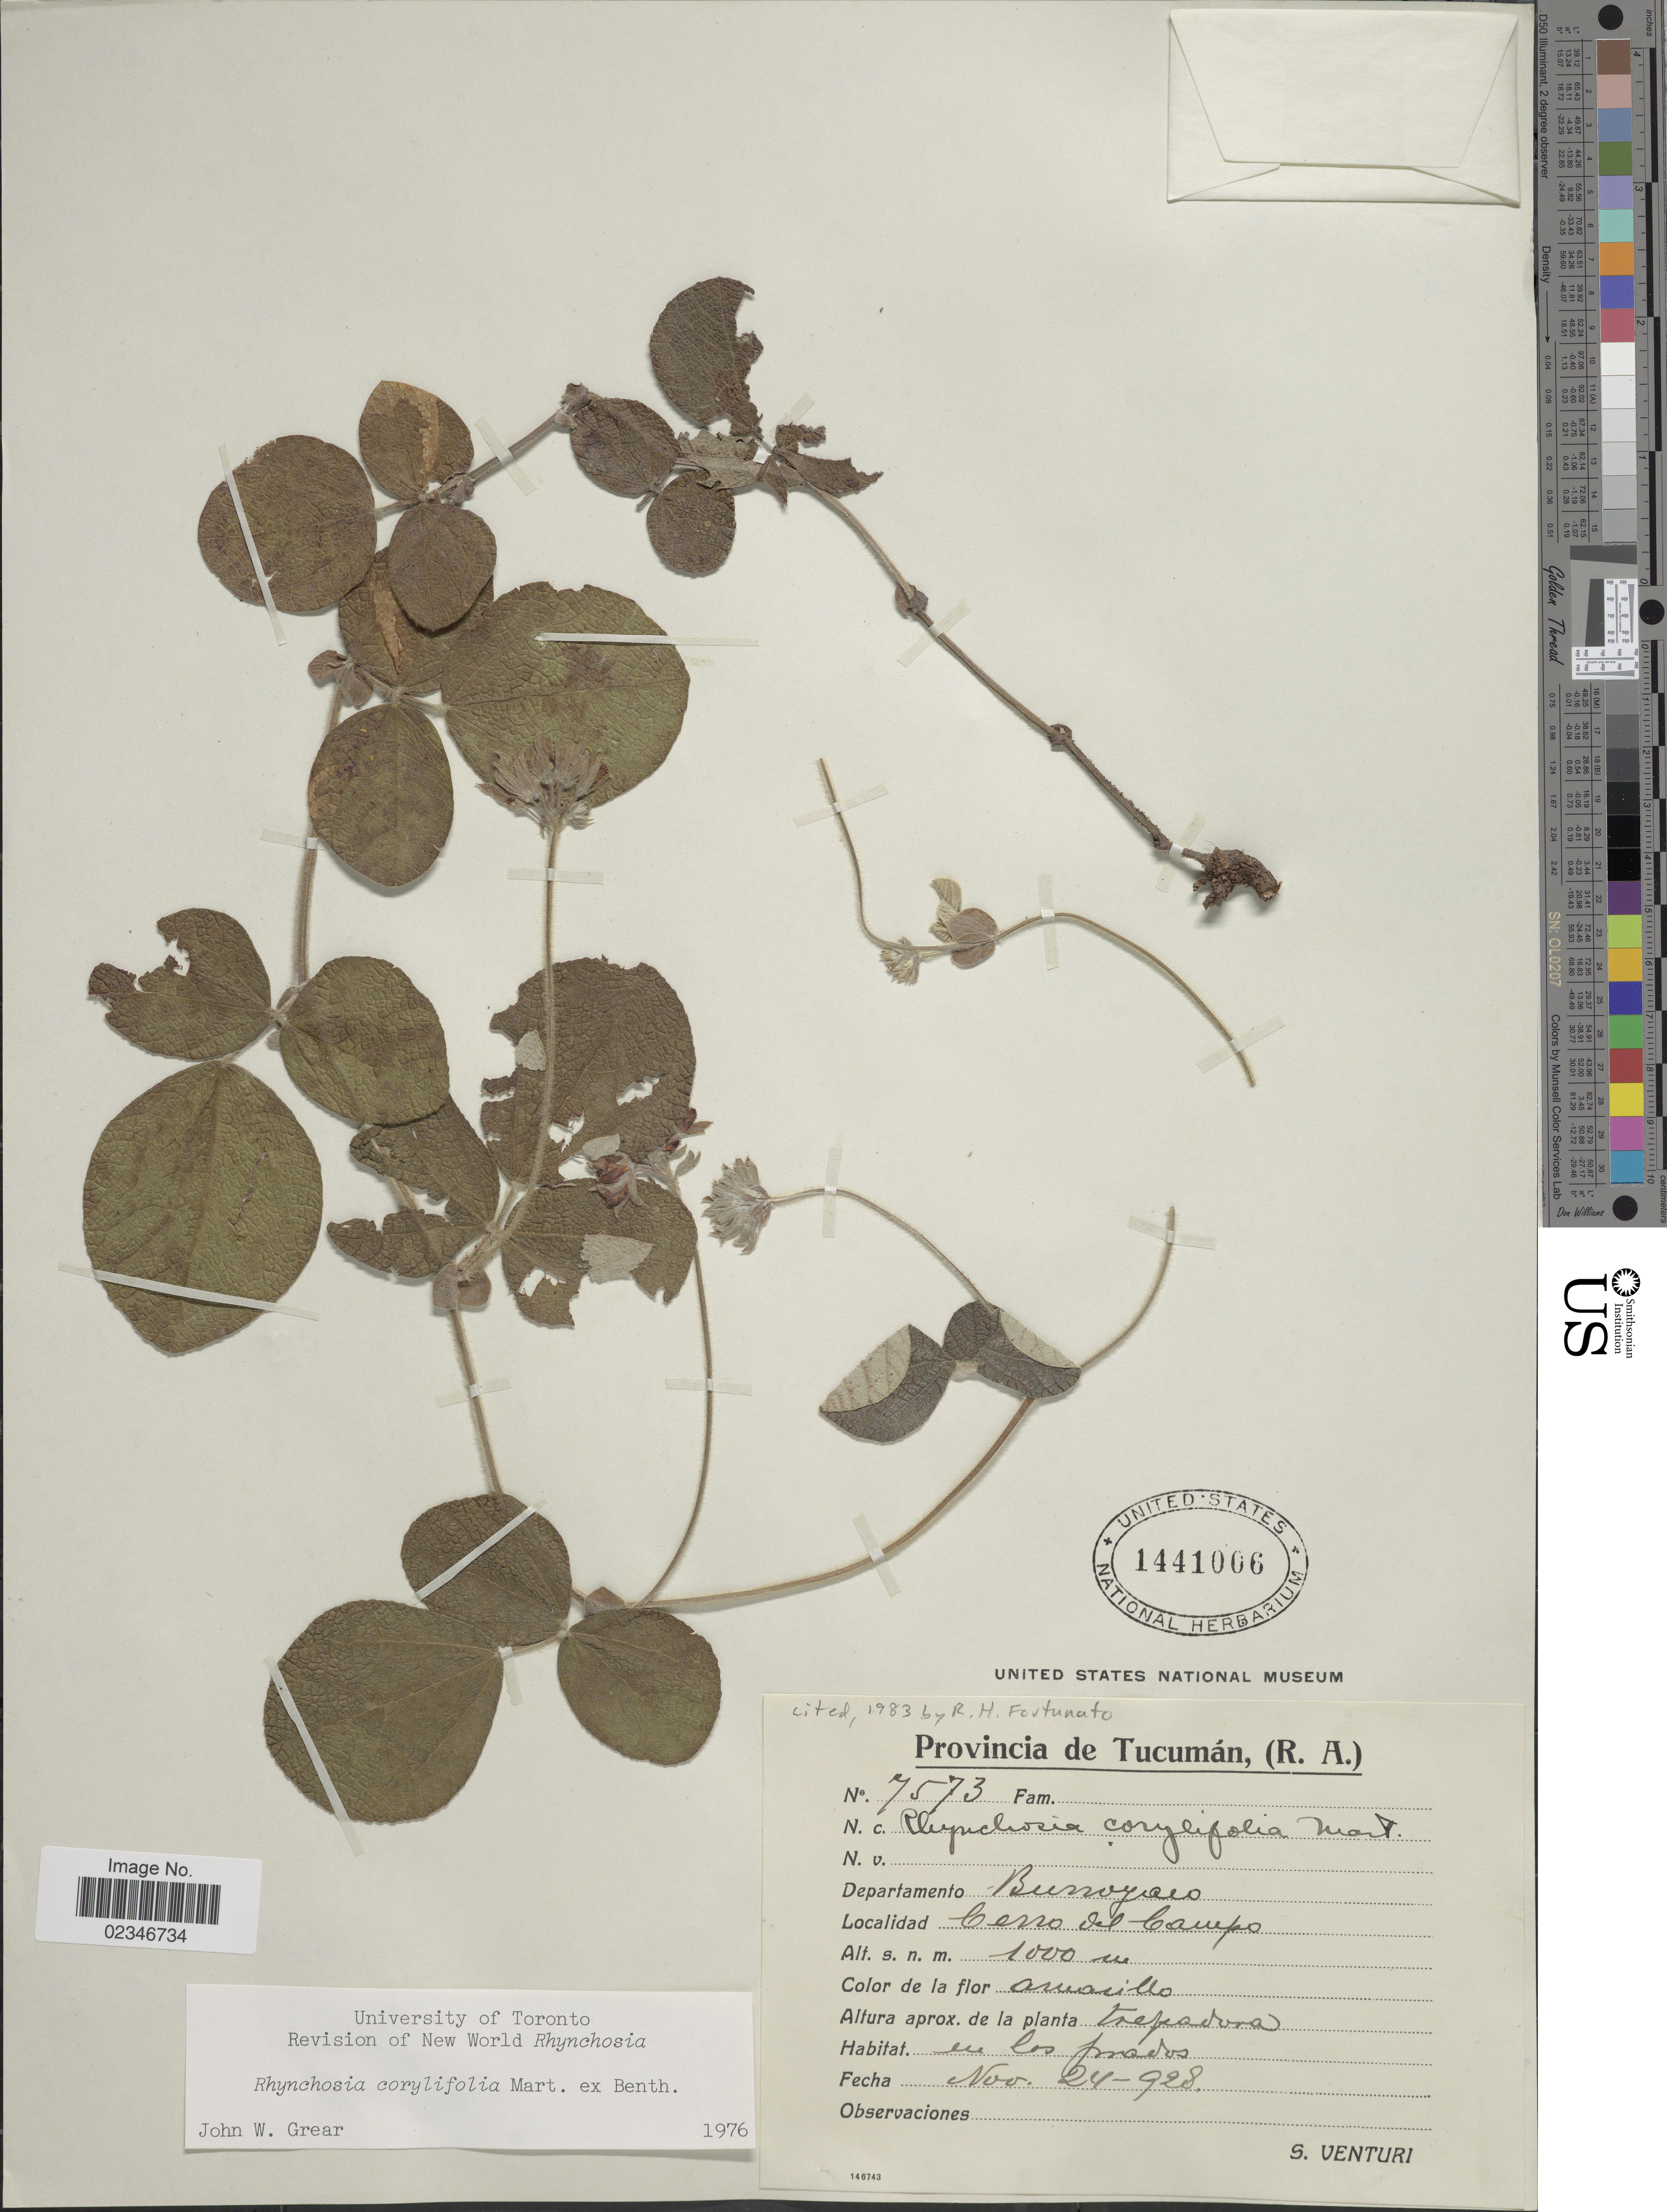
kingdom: Plantae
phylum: Tracheophyta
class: Magnoliopsida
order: Fabales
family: Fabaceae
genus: Rhynchosia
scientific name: Rhynchosia corylifolia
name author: Mart. ex Benth.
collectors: S. Venturi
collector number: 7573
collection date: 1928-11-24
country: Argentina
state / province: Tucuman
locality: Departamento Burruyaco, Cerro del Campo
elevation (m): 1000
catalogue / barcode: US 1441006